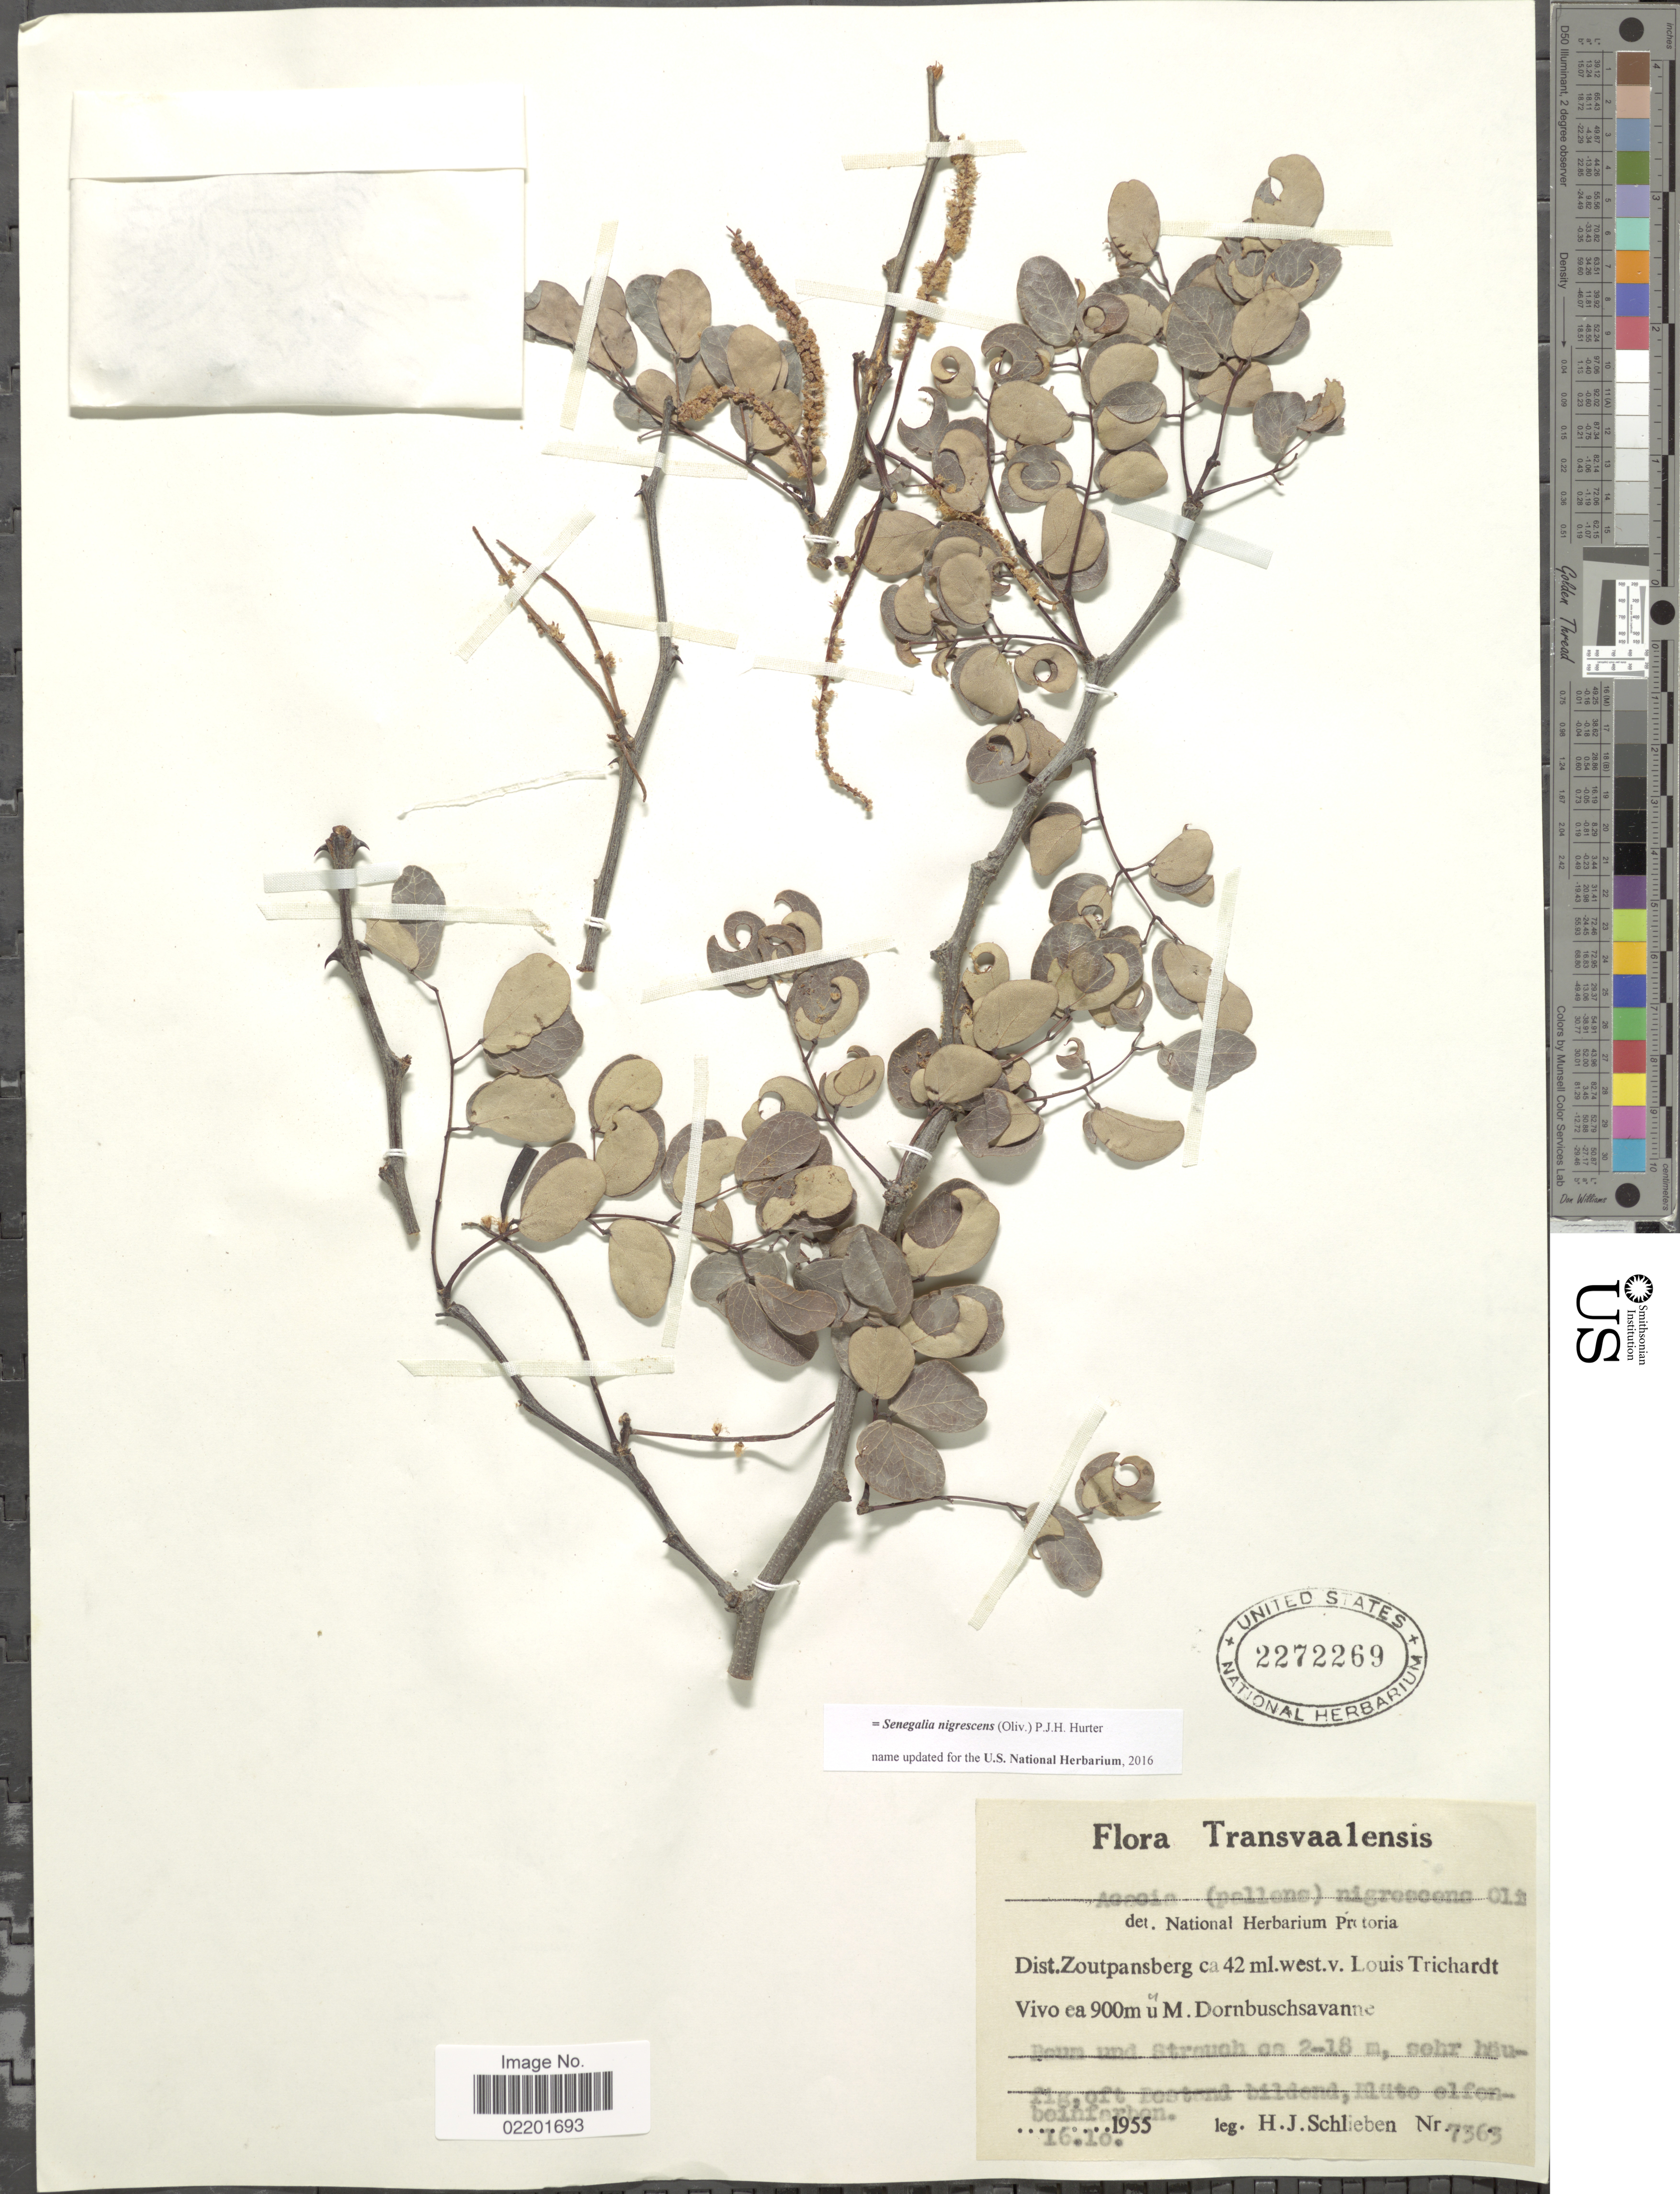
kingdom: Plantae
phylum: Tracheophyta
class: Magnoliopsida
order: Fabales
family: Fabaceae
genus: Senegalia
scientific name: Senegalia nigrescens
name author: (Oliv.) P.J.H. Hurter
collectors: H. J. Schlieben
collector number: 7363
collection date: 1955-10-16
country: South Africa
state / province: Limpopo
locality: Transvaalensis, Dist. Zoutpansberg ca 42 ml. west. v. Louis Trichardt Vivo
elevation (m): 900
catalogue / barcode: US 2272269